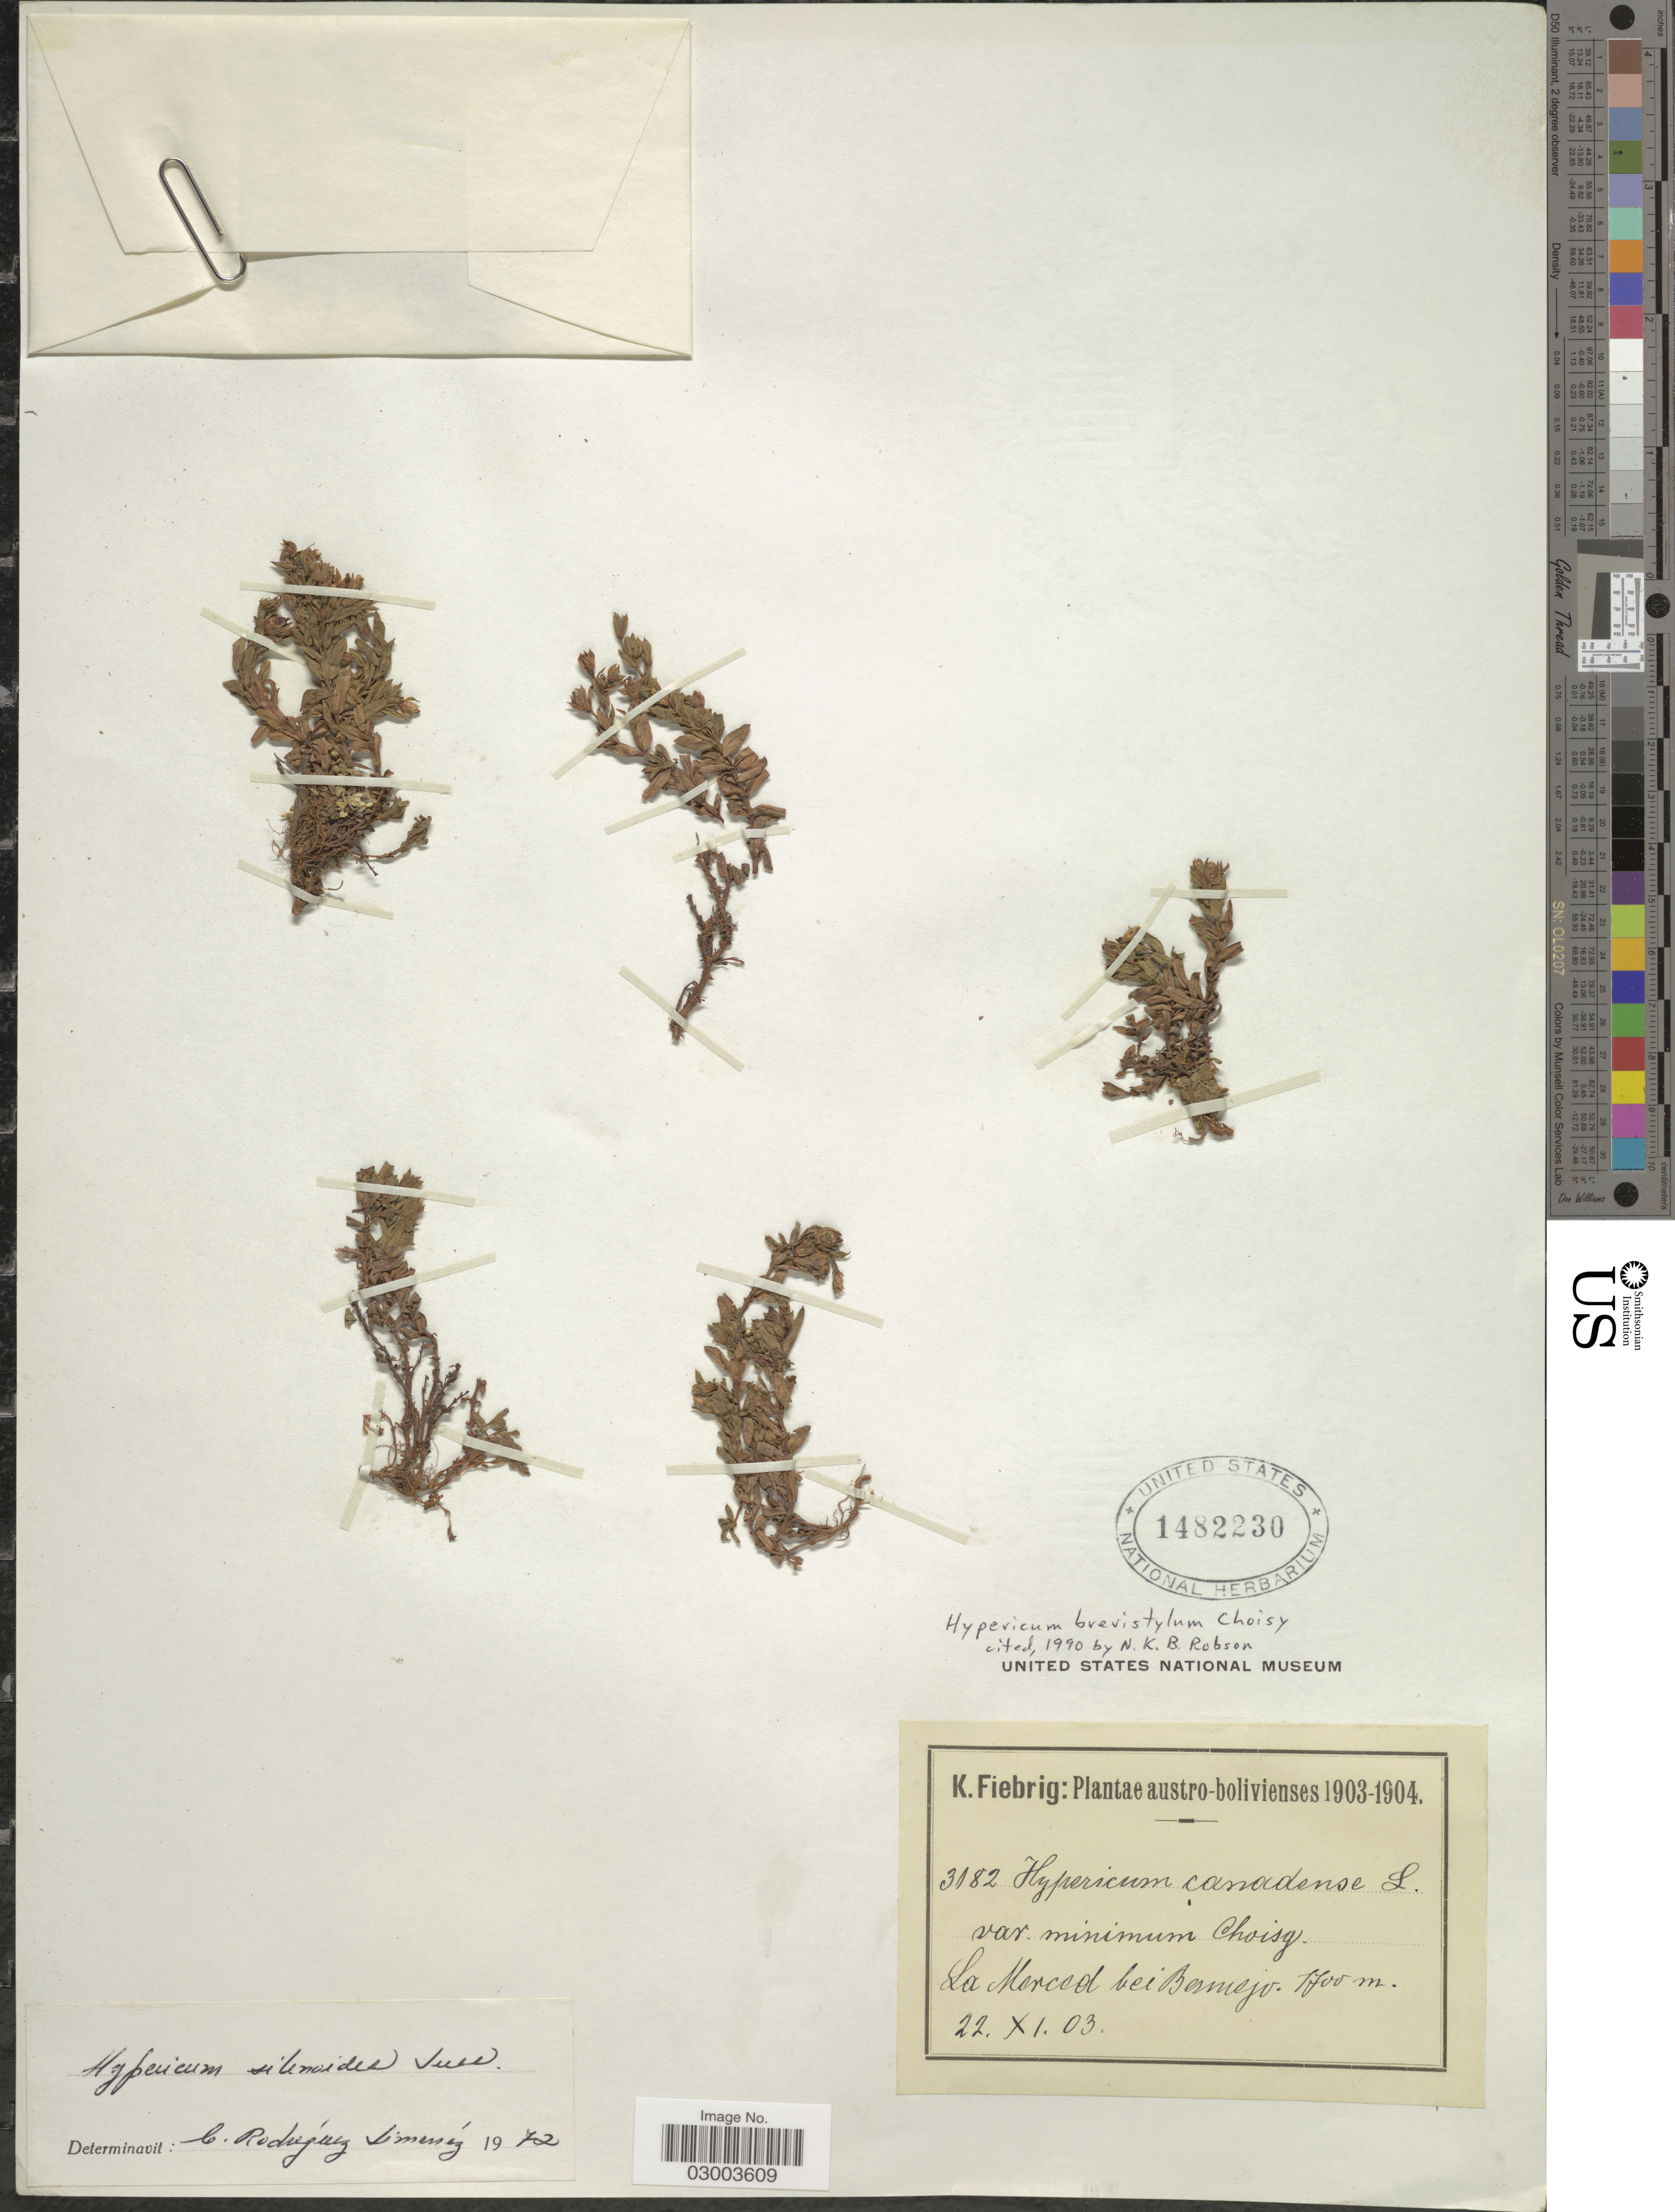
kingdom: Plantae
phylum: Tracheophyta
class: Magnoliopsida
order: Malpighiales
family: Hypericaceae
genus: Hypericum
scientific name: Hypericum brevistylum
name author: Choisy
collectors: K. Fiebrig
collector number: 3182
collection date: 1903-11-22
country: Bolivia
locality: Austro-bolivienses. La Merced bei Bermejo.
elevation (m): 1700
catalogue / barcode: US 1482230